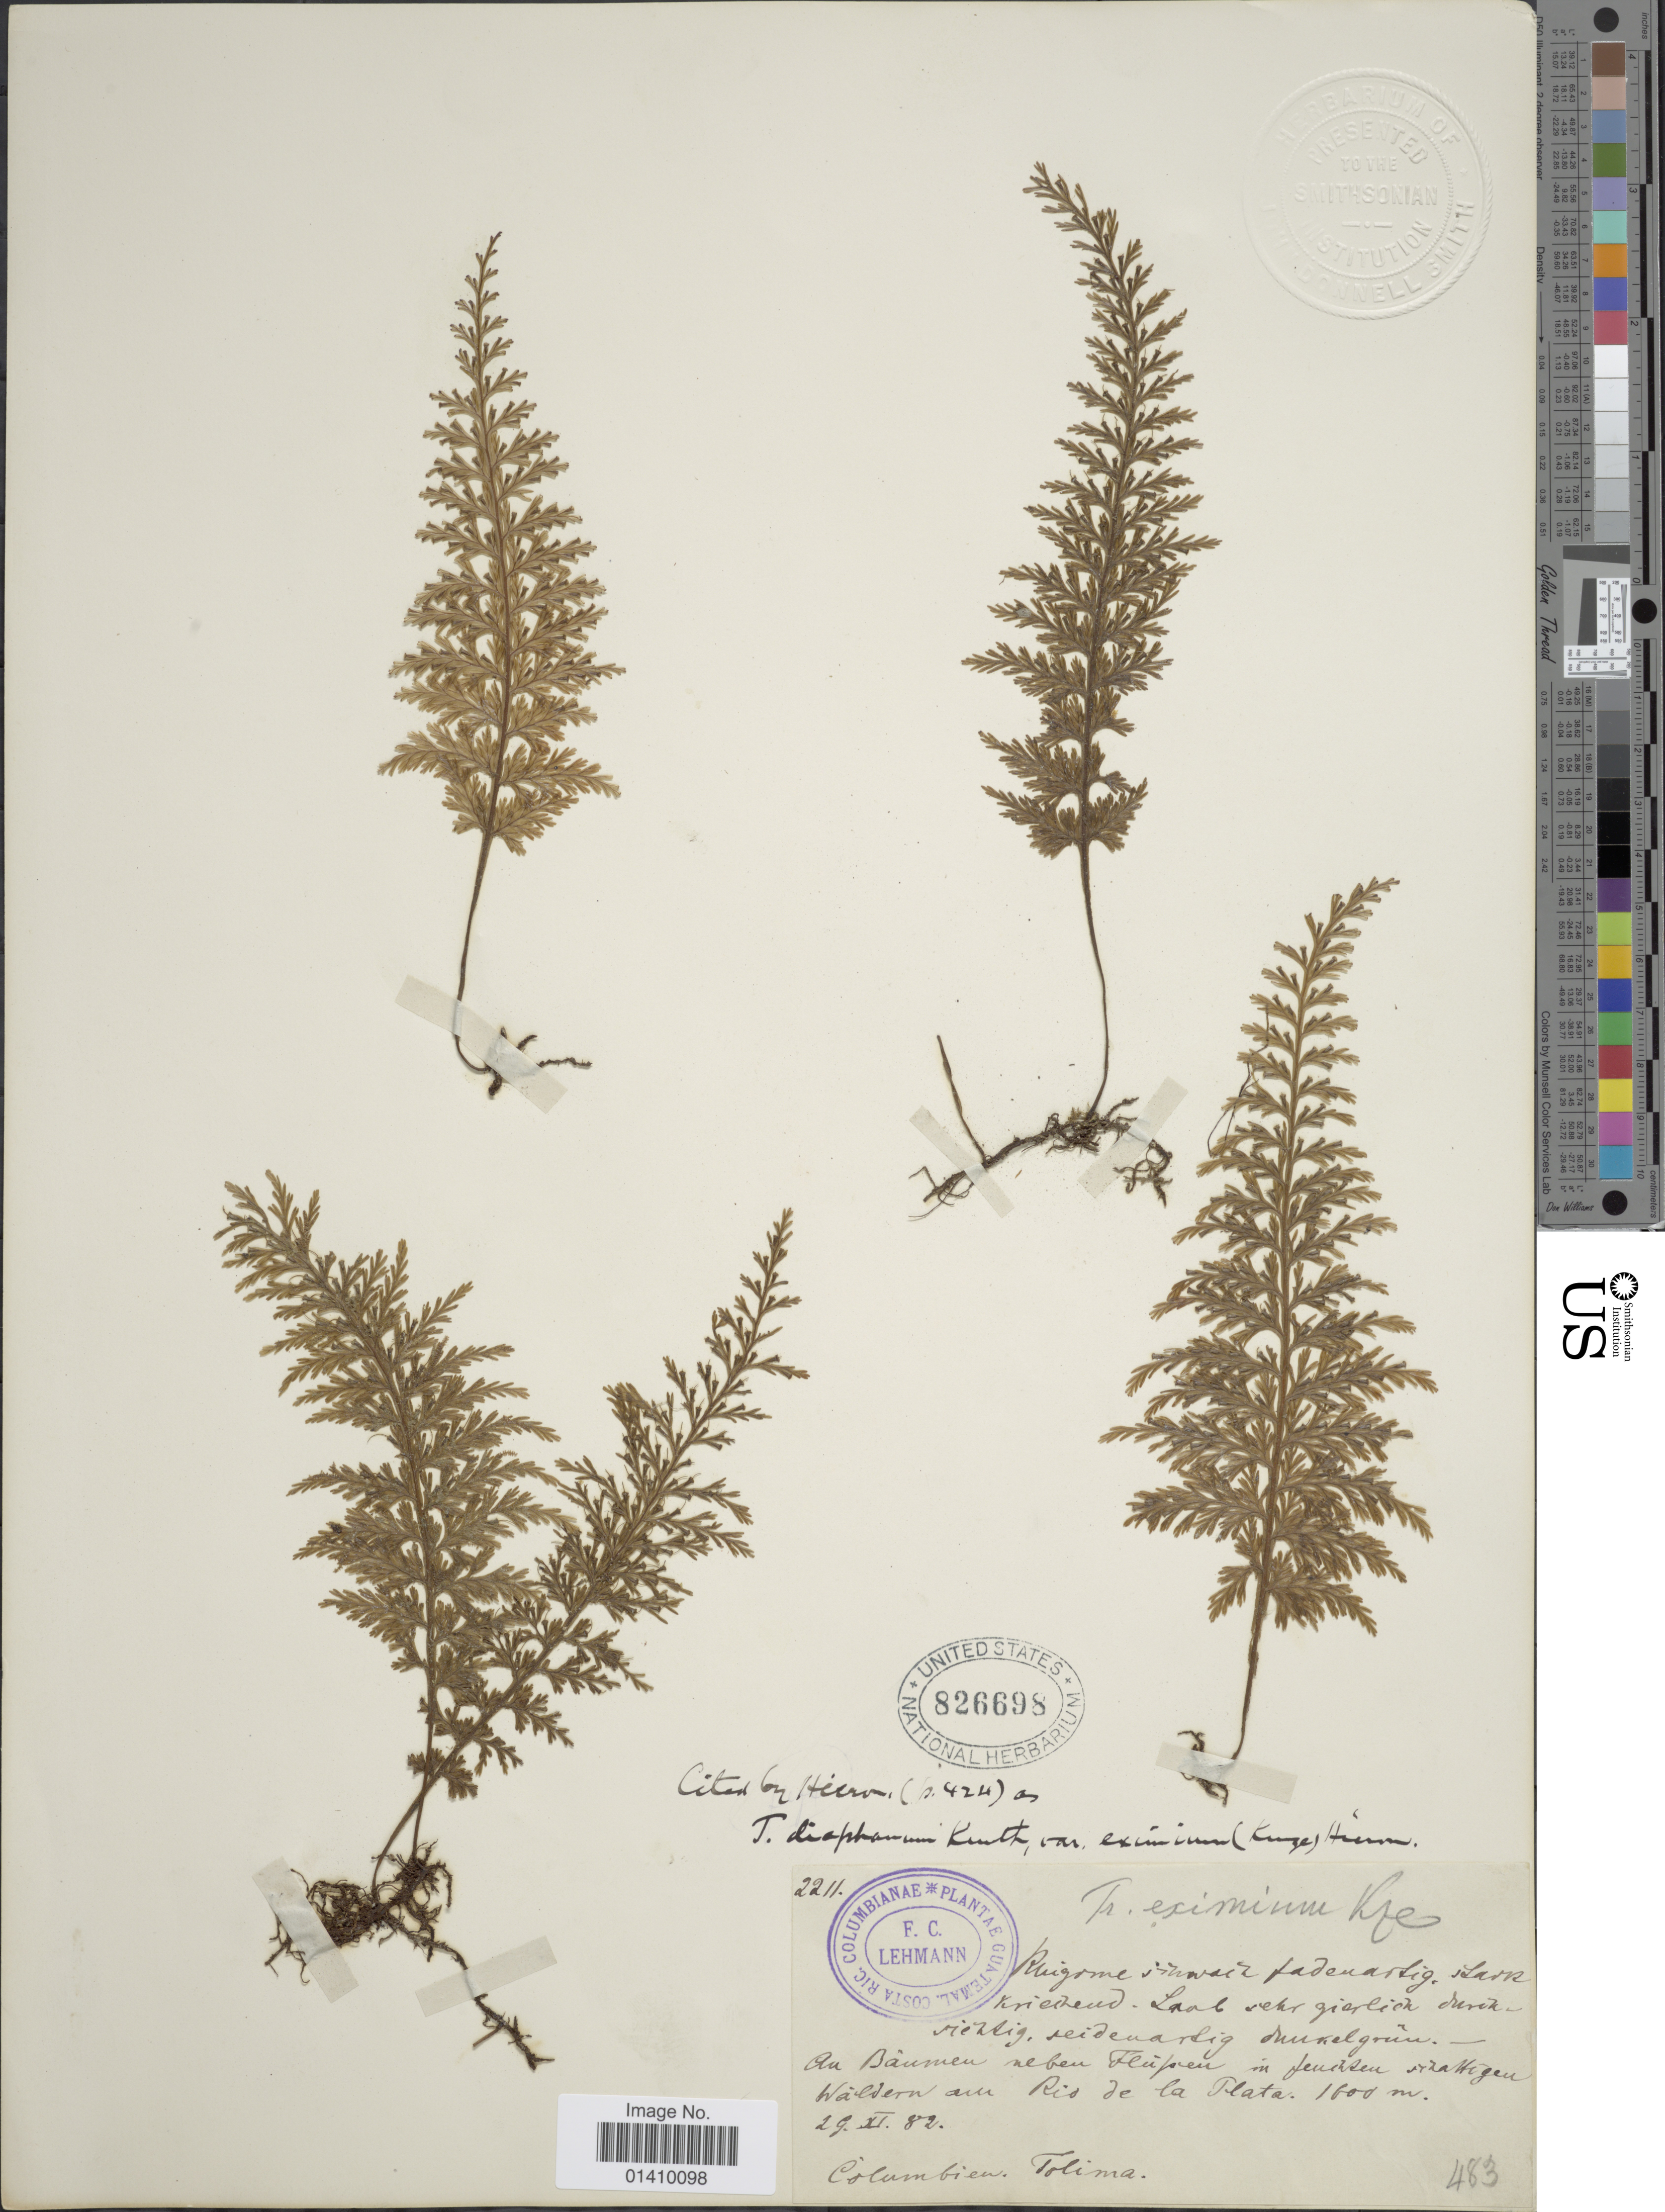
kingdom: Plantae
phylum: Tracheophyta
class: Polypodiopsida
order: Hymenophyllales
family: Hymenophyllaceae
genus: Polyphlebium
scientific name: Polyphlebium diaphanum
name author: (Kunth) Ebihara & Dubuisson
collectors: F. C. Lehmann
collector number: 2211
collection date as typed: Transcribed d/m/y: 29/11/82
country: Colombia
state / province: Tolima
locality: Rio de la Plata. Tolima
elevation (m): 1600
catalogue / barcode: US 826698